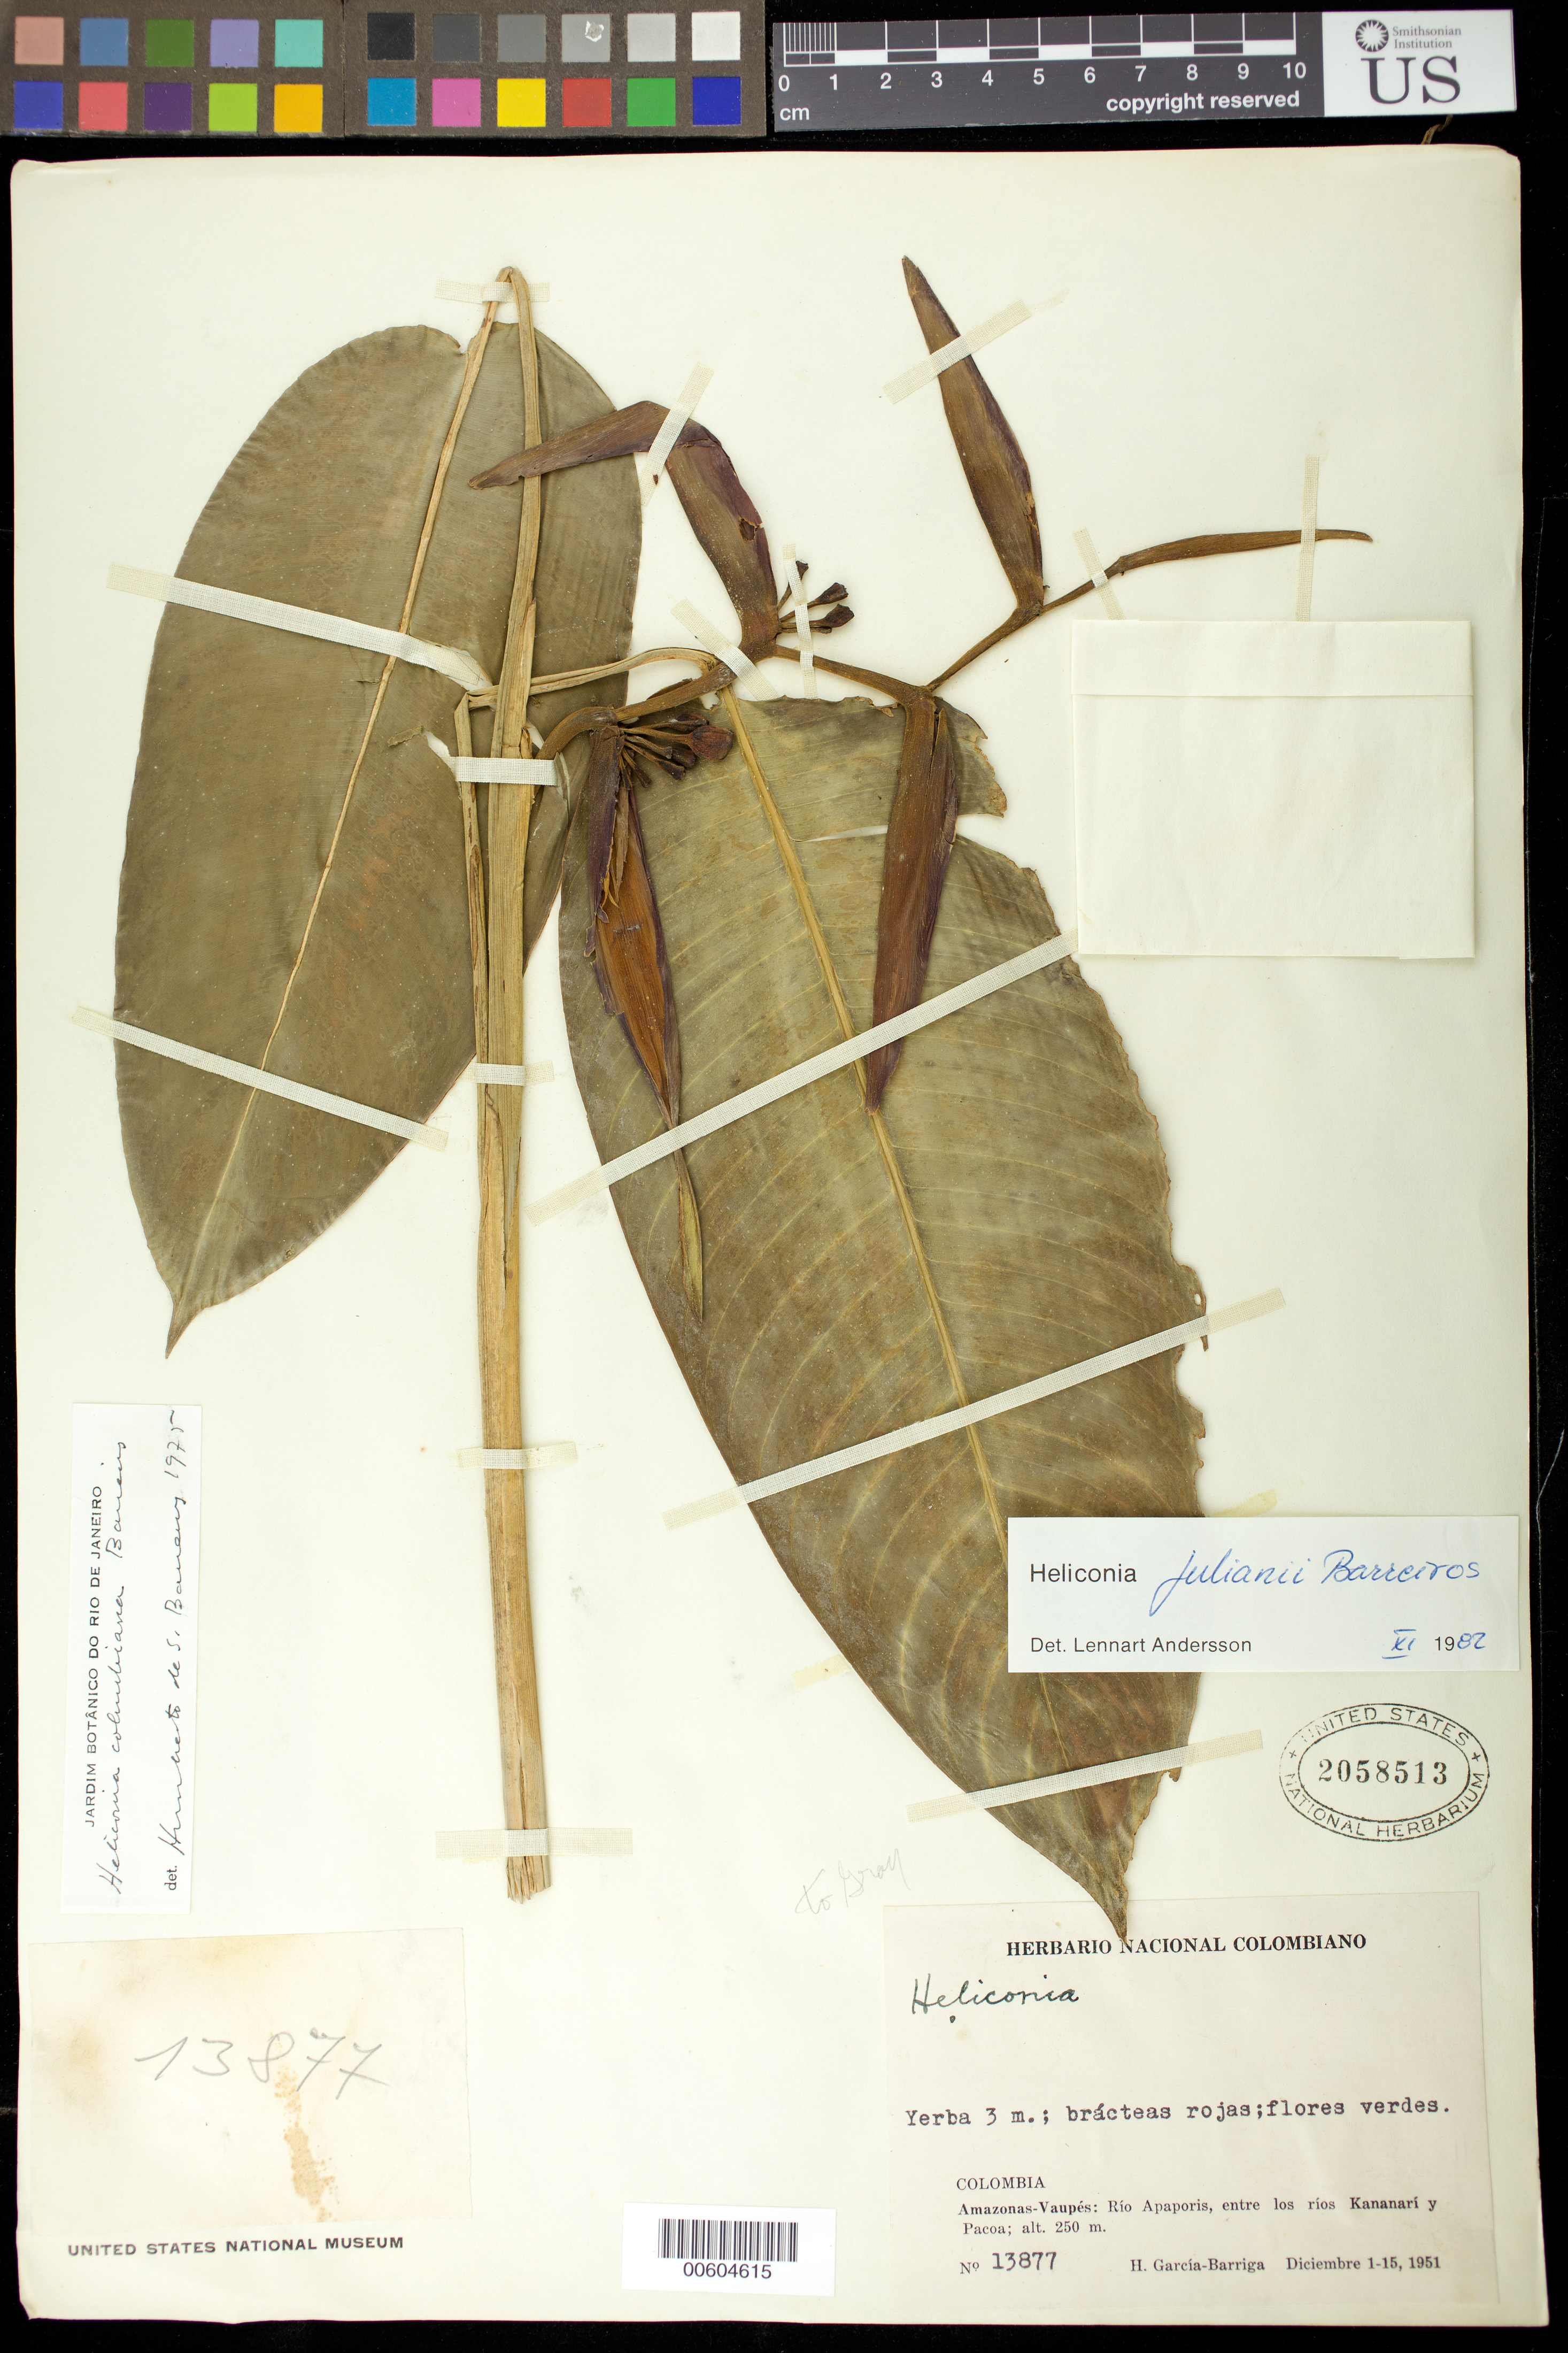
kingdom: Plantae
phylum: Tracheophyta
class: Liliopsida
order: Zingiberales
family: Heliconiaceae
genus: Heliconia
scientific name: Heliconia julianii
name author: Barreiros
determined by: Andersson, [Bengt] Lennart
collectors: H. García Barriga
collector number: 13877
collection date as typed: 01 Dec 1951 to 15 Dec 1951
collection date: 1951-12-01/1951-12-15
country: Colombia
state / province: Amazônas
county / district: Vaupés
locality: Rio Apaporis, between the rivers Kananari and Pacoa.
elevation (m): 250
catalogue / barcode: US 2058513